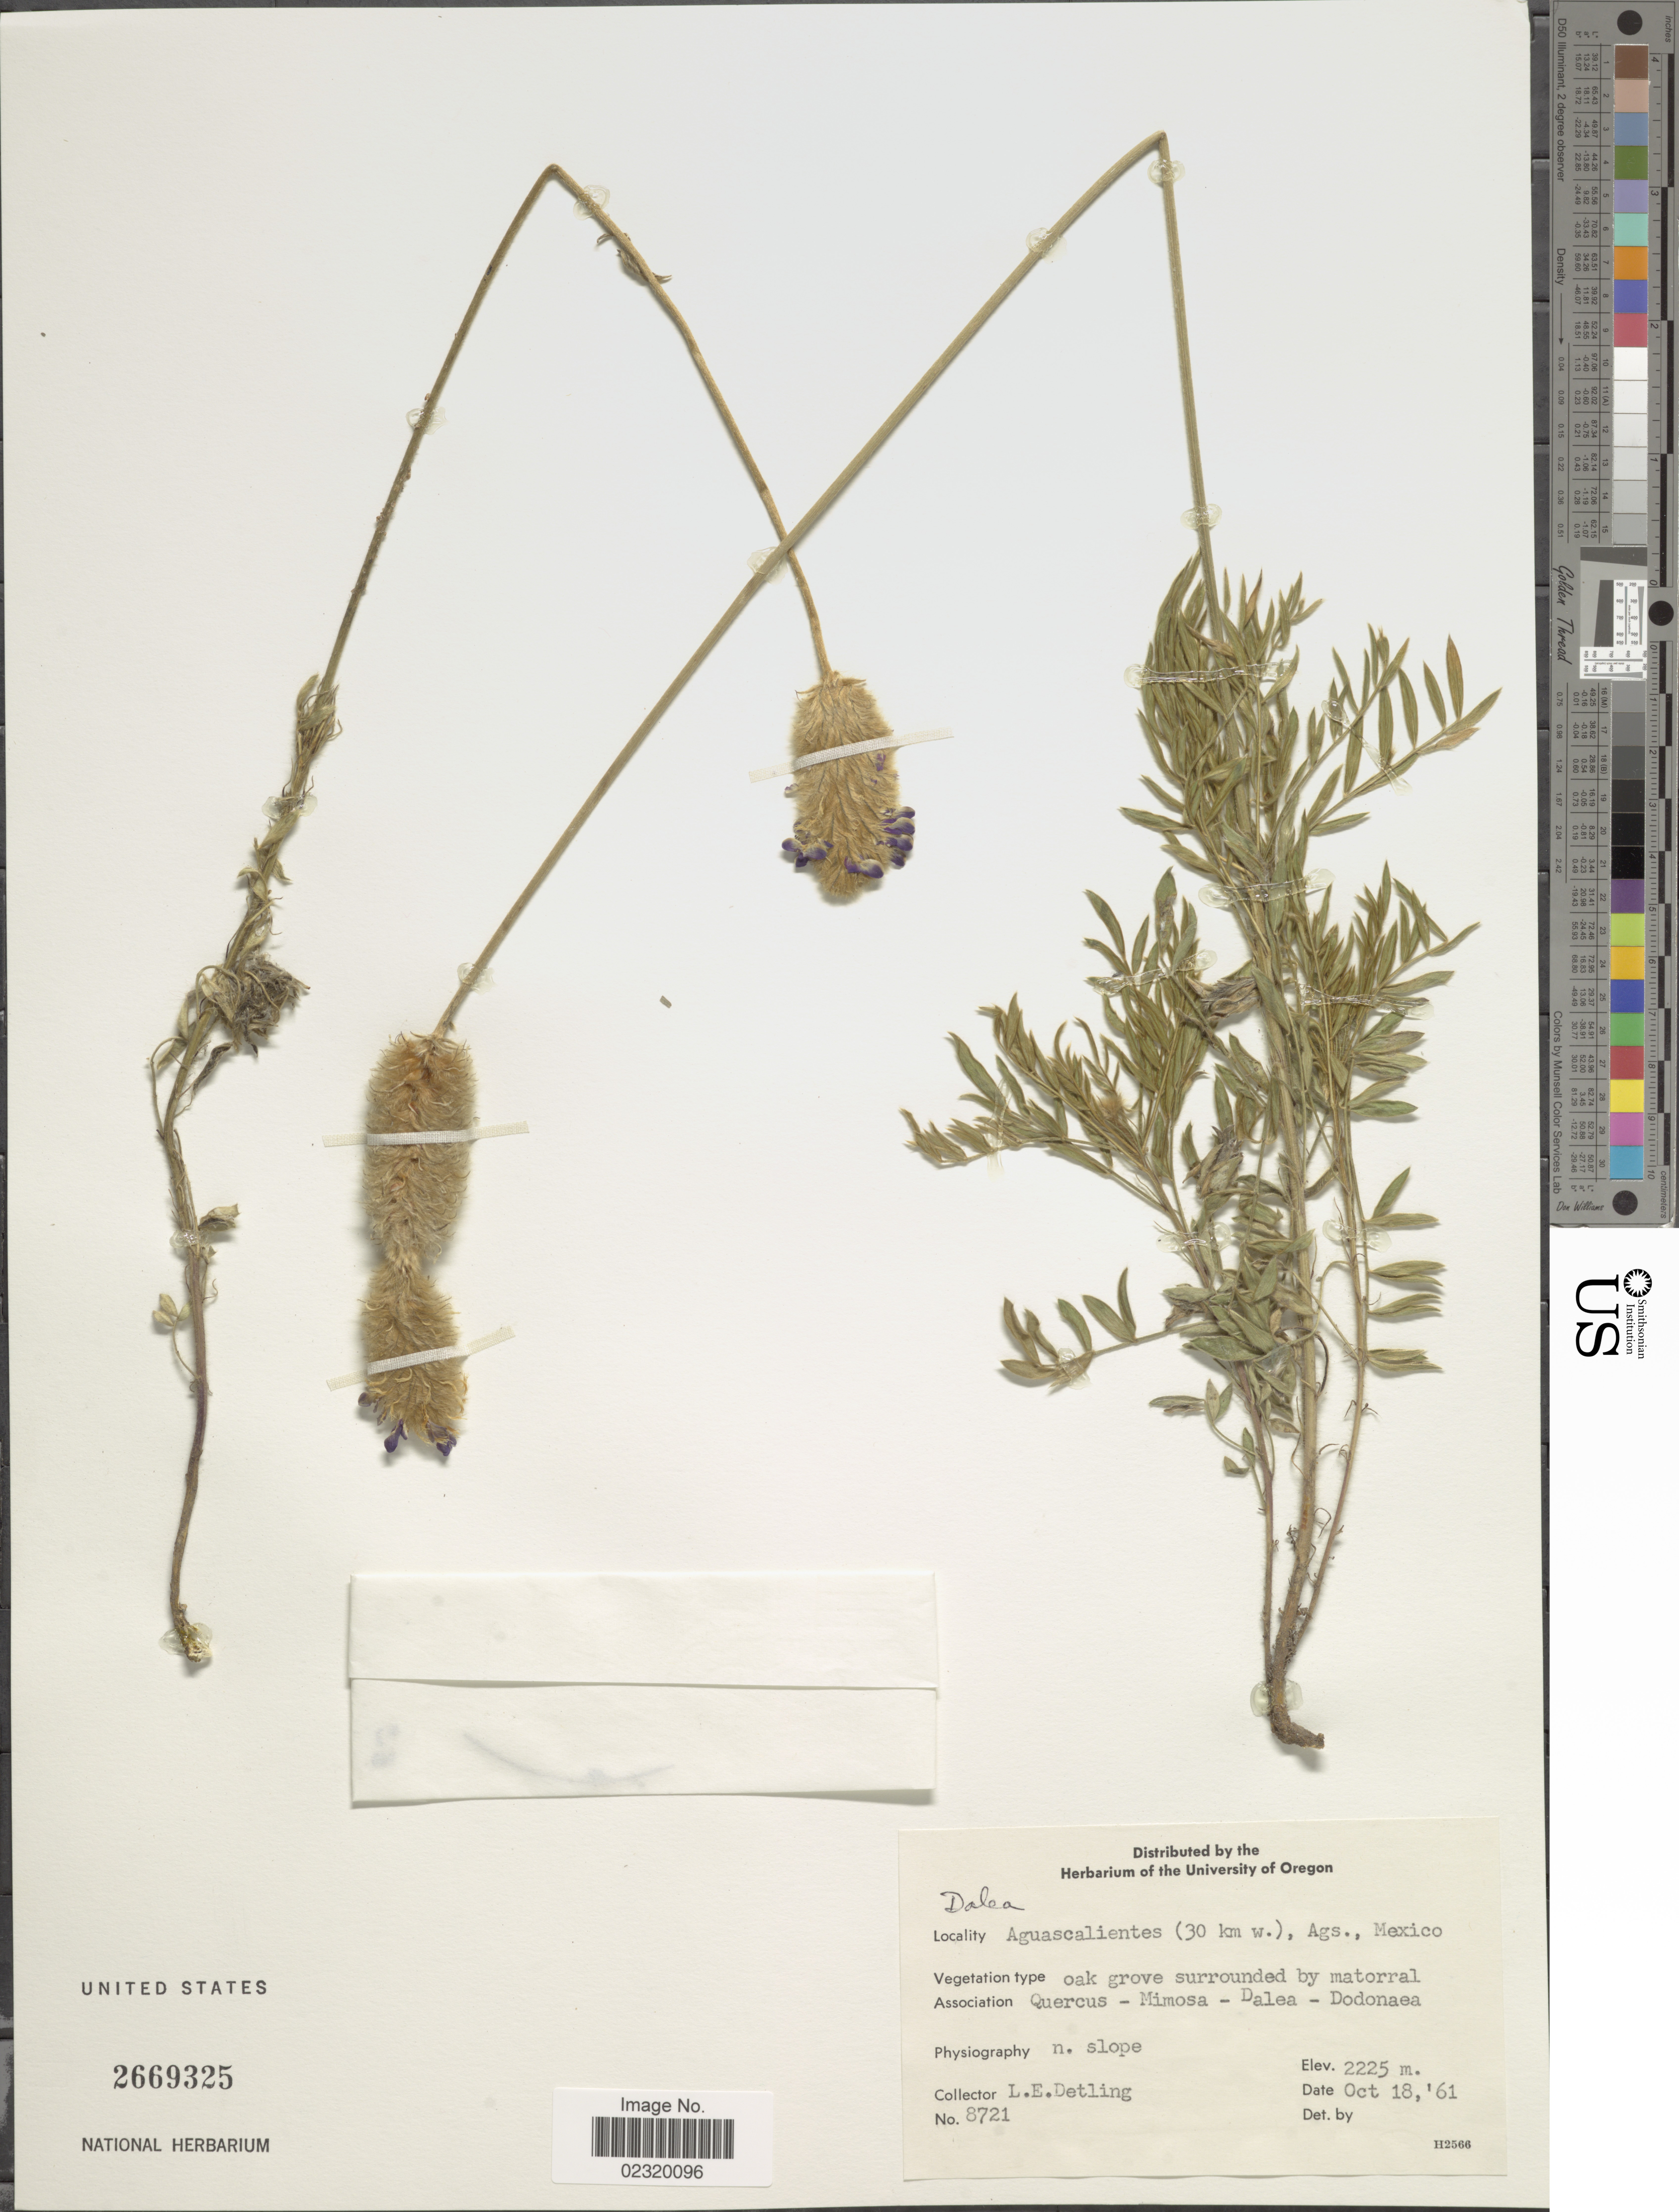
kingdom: Plantae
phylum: Tracheophyta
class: Magnoliopsida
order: Fabales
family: Fabaceae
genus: Dalea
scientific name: Dalea sericea var. sericea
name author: Lag.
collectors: L. E. Detling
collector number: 8721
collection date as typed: Transcribed d/m/y: 18/10/61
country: Mexico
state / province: Aguascalientes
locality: Aguascalientes (30 km w.), Ags.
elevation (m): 2225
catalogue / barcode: US 2669325